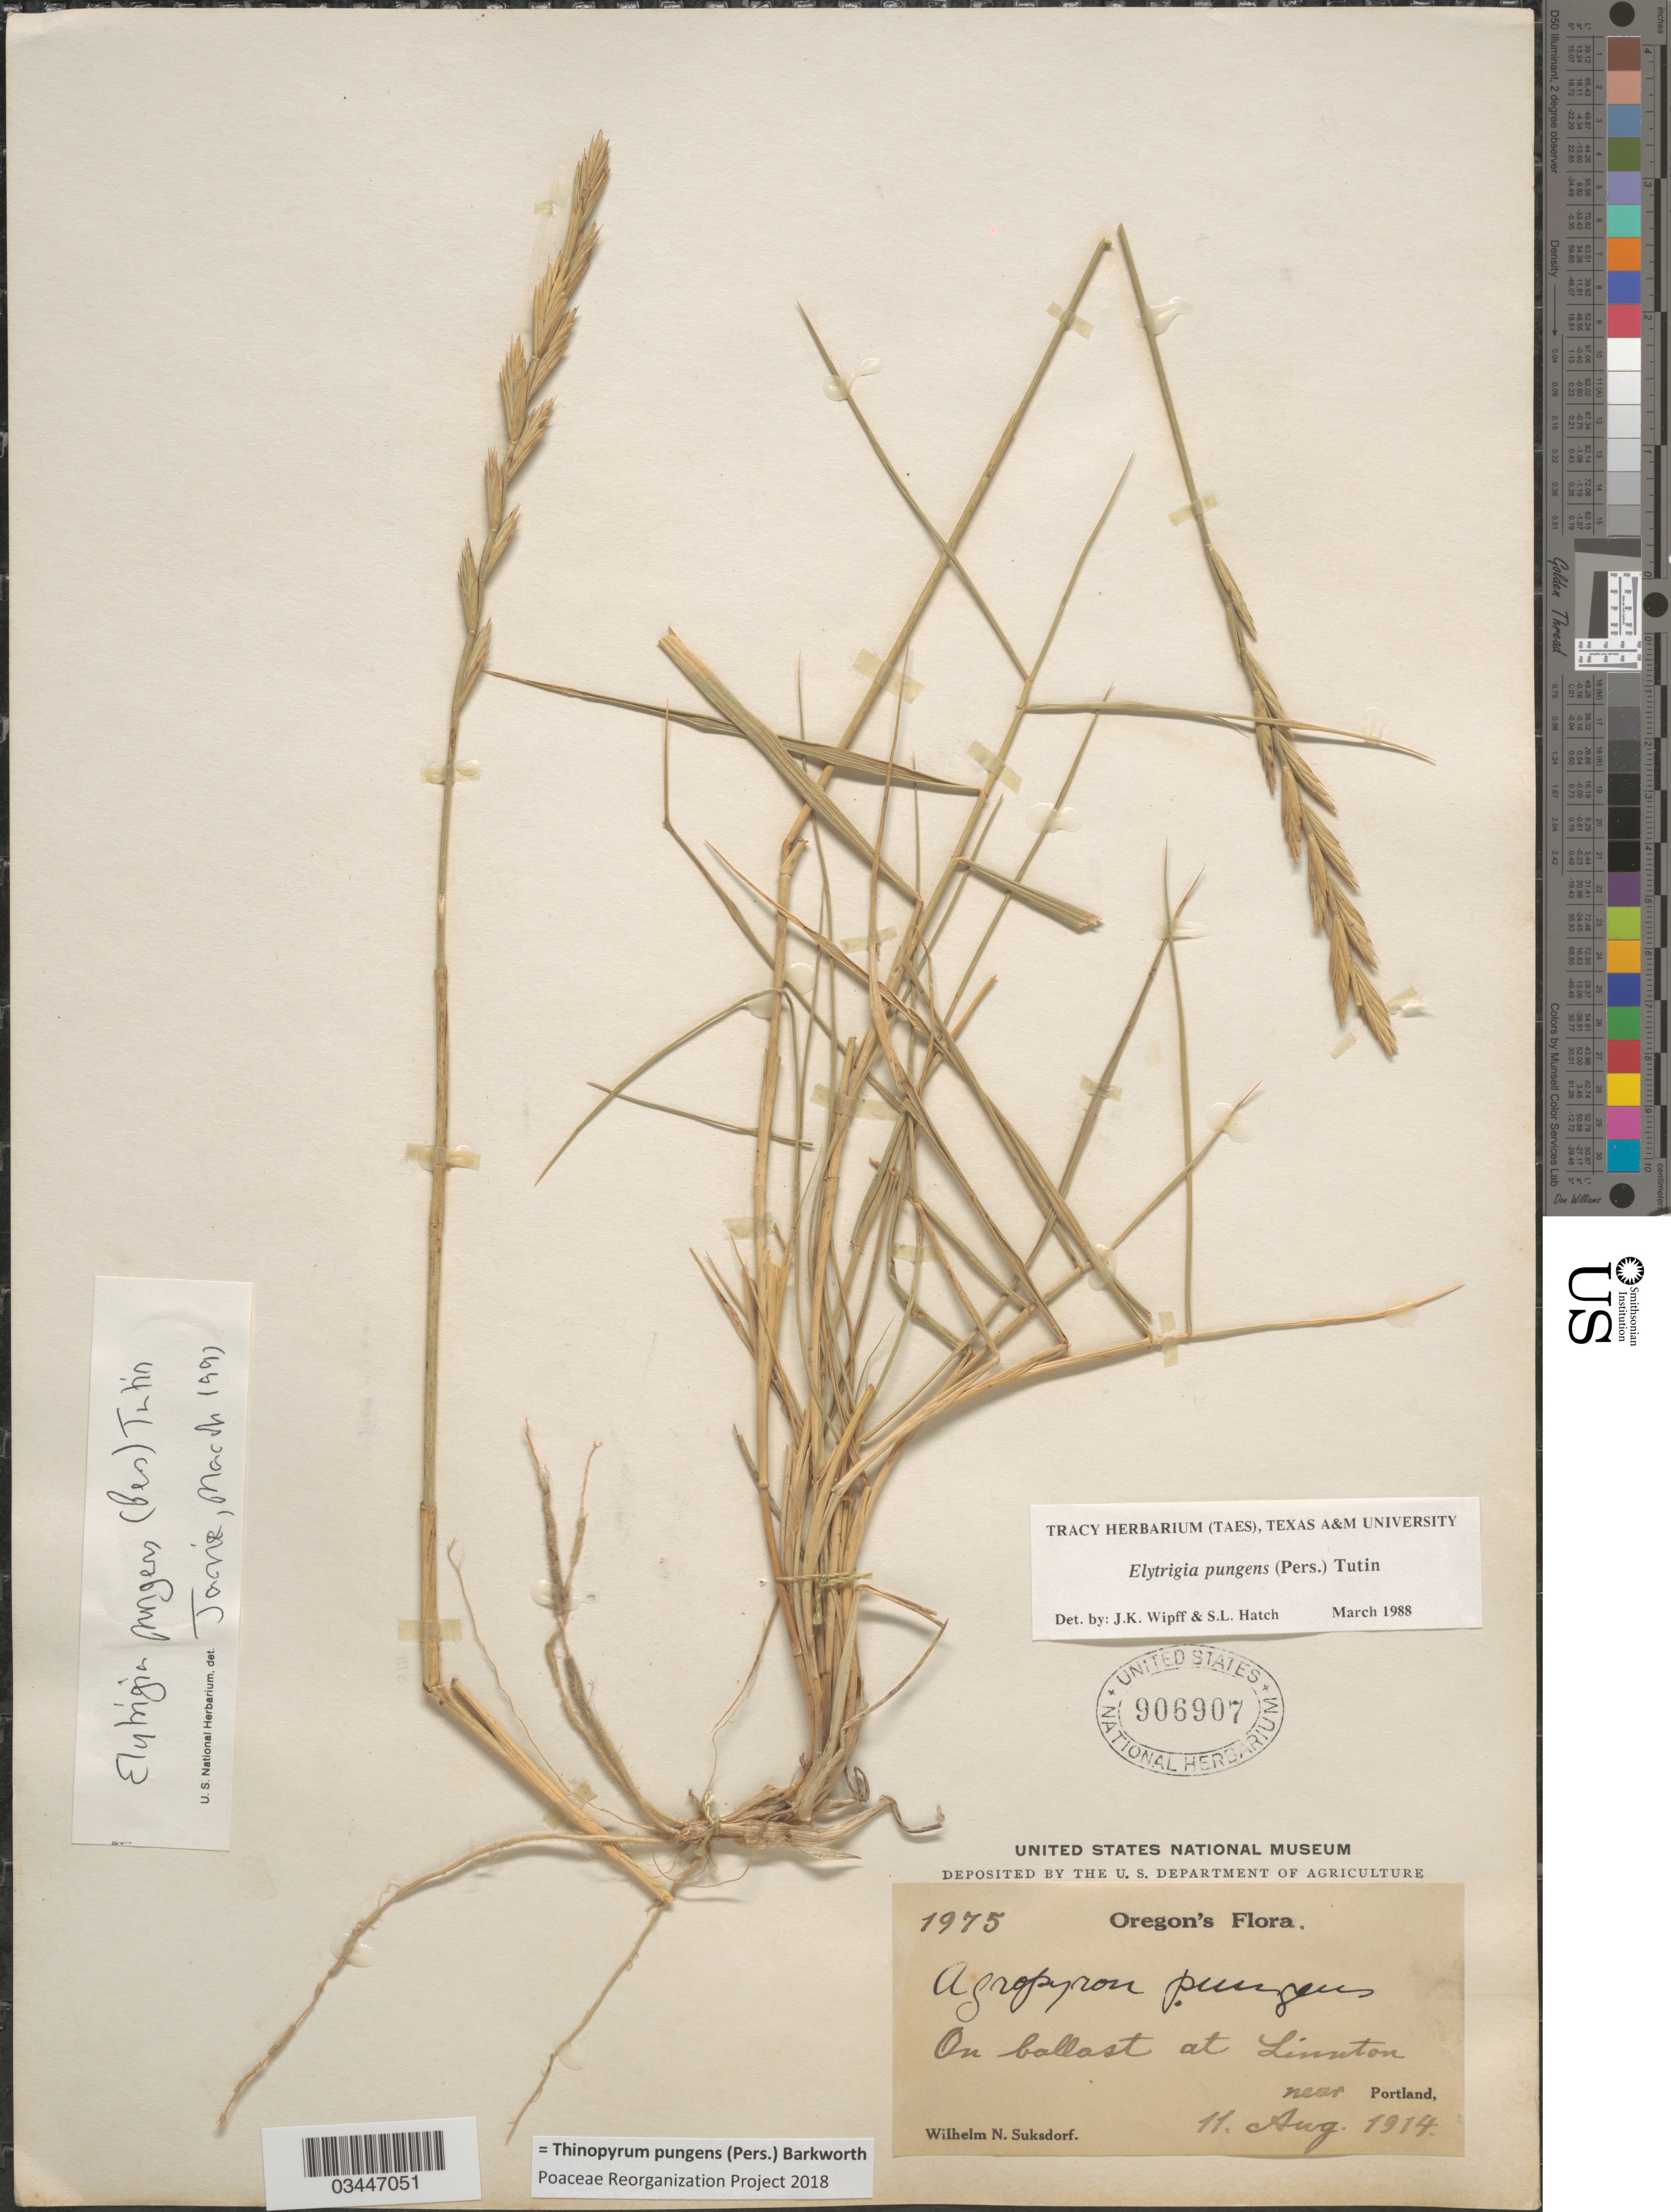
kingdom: Plantae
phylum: Tracheophyta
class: Liliopsida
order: Poales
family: Poaceae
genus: Thinopyrum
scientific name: Thinopyrum pungens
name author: (Pers.) Barkworth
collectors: W. N. Suksdorf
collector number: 1975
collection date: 1914-08-11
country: United States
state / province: Oregon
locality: On ballast at Linnton near Portland.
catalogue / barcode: US 906907